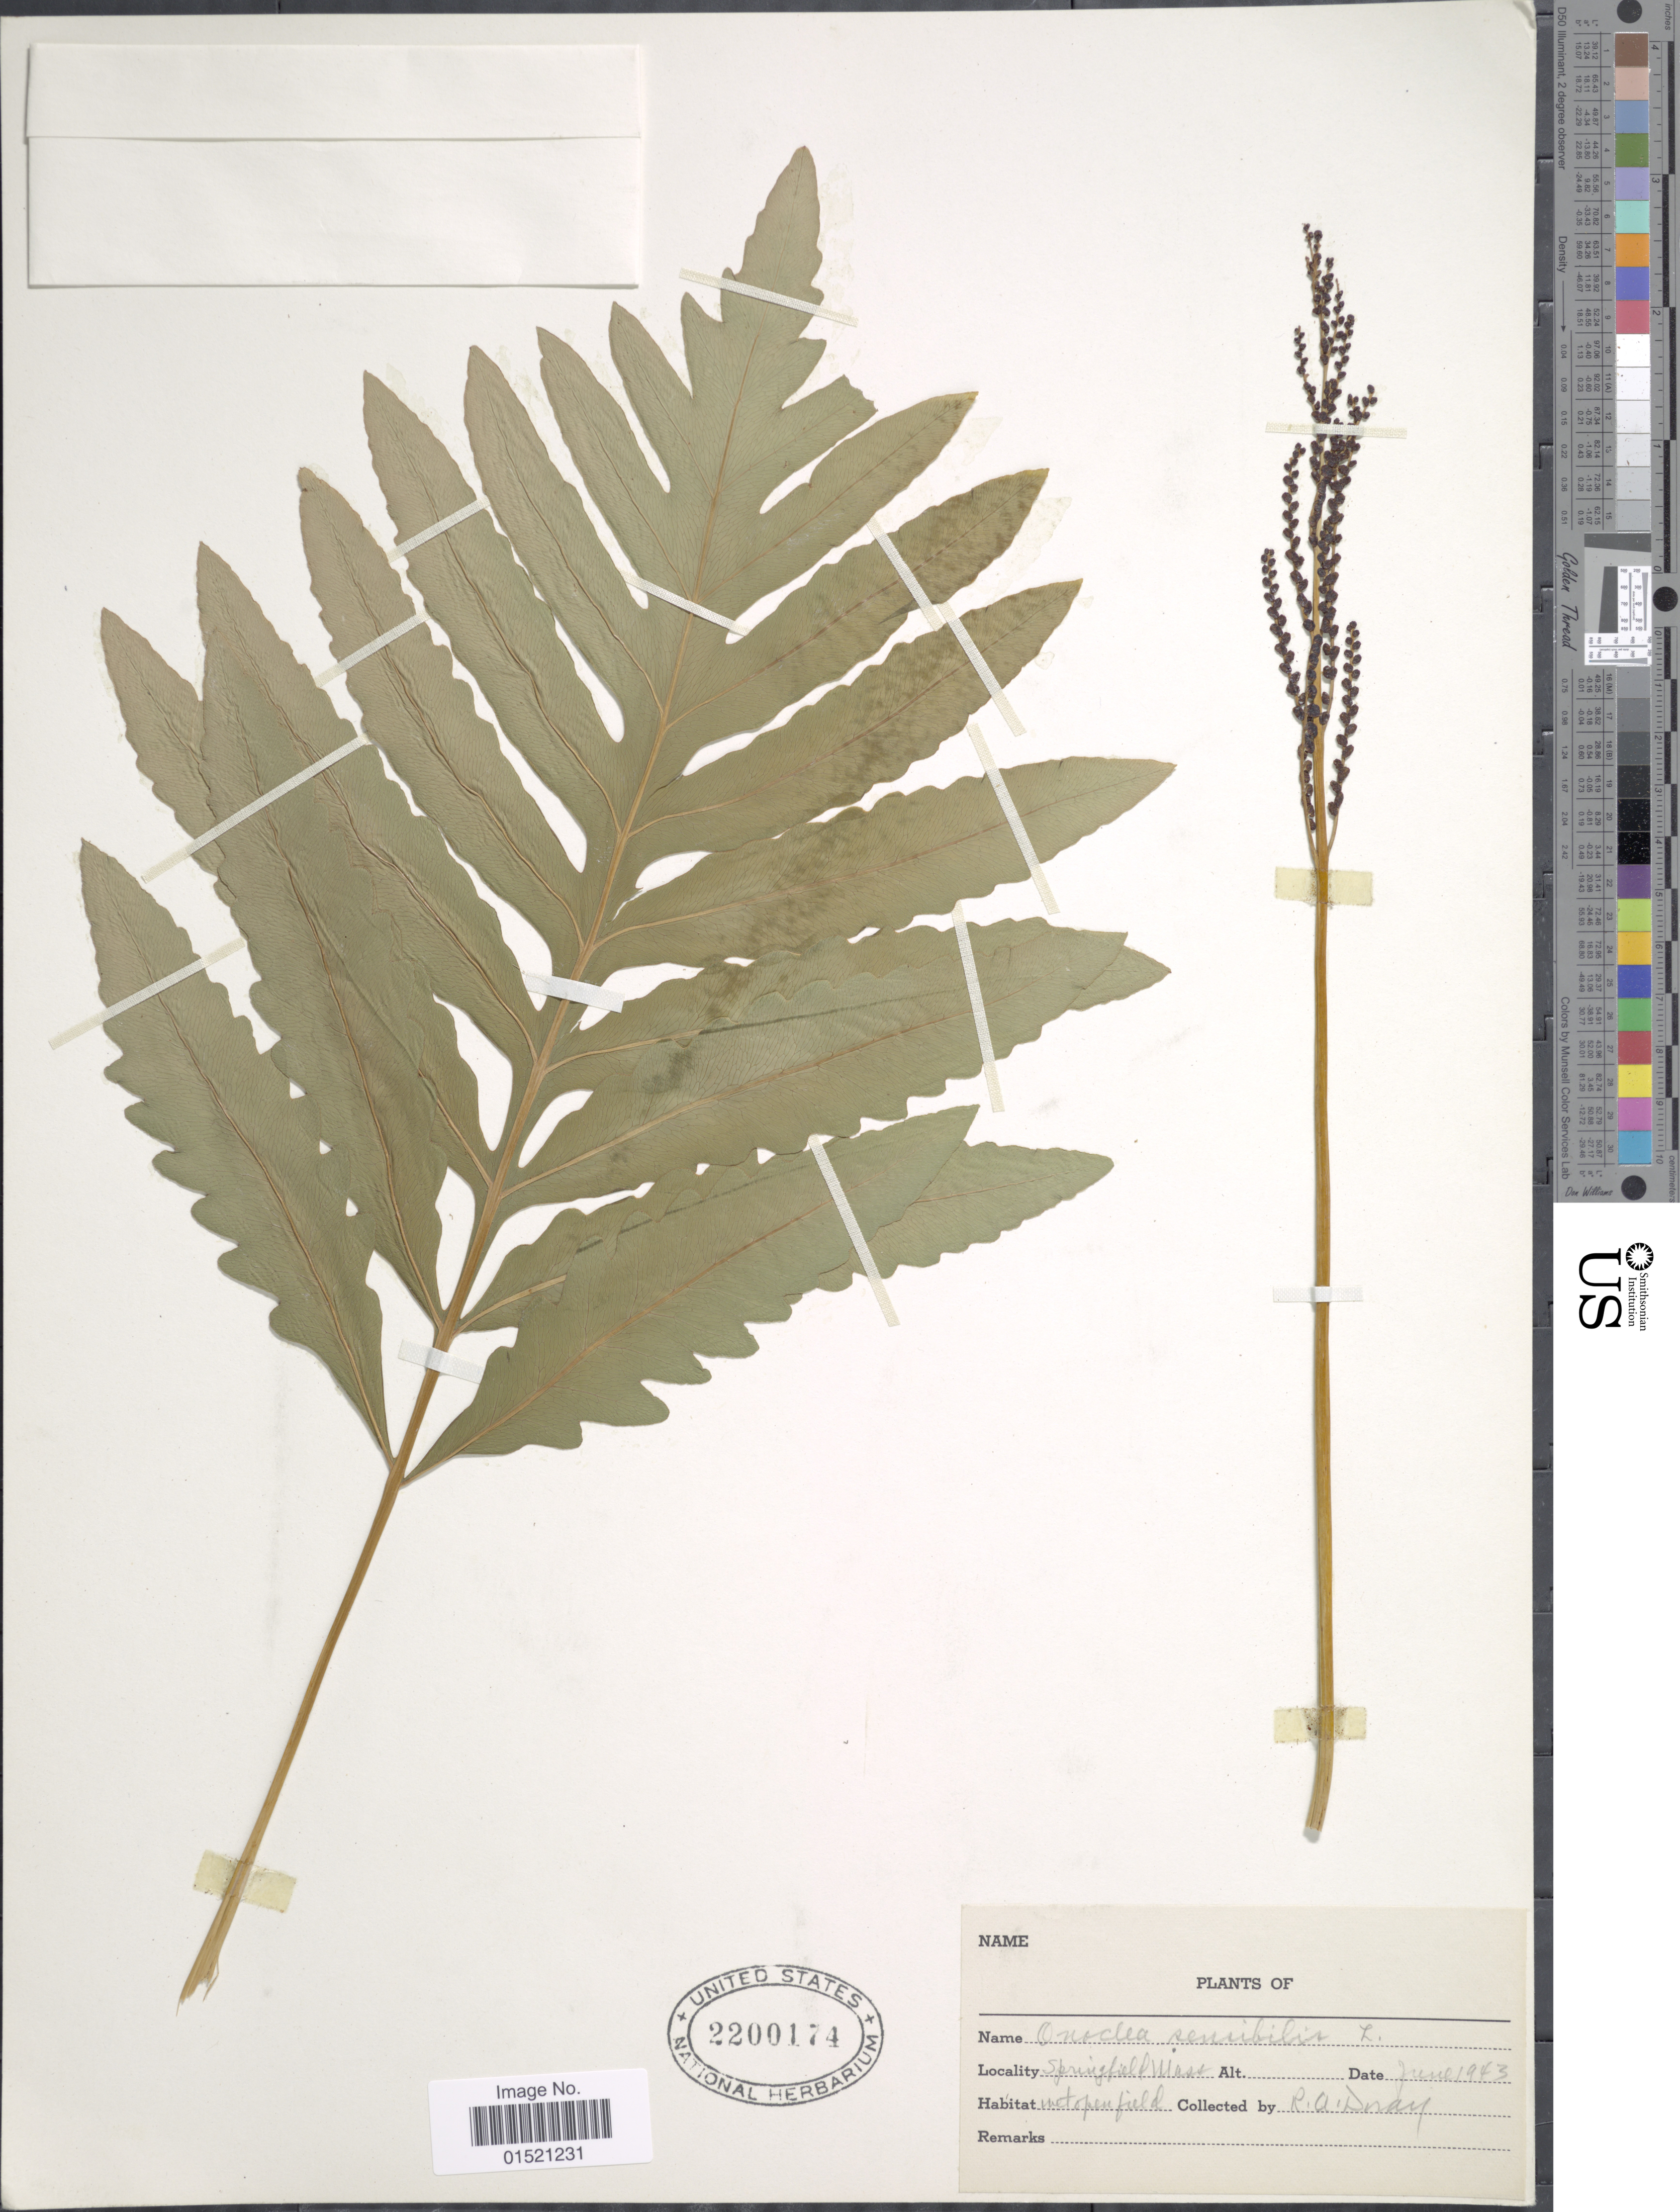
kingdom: Plantae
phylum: Tracheophyta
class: Polypodiopsida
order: Polypodiales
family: Onocleaceae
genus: Onoclea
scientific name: Onoclea sensibilis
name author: L.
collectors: R. Doray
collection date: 1943-06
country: United States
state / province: Massachusetts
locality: Springfield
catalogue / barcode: US 2200174